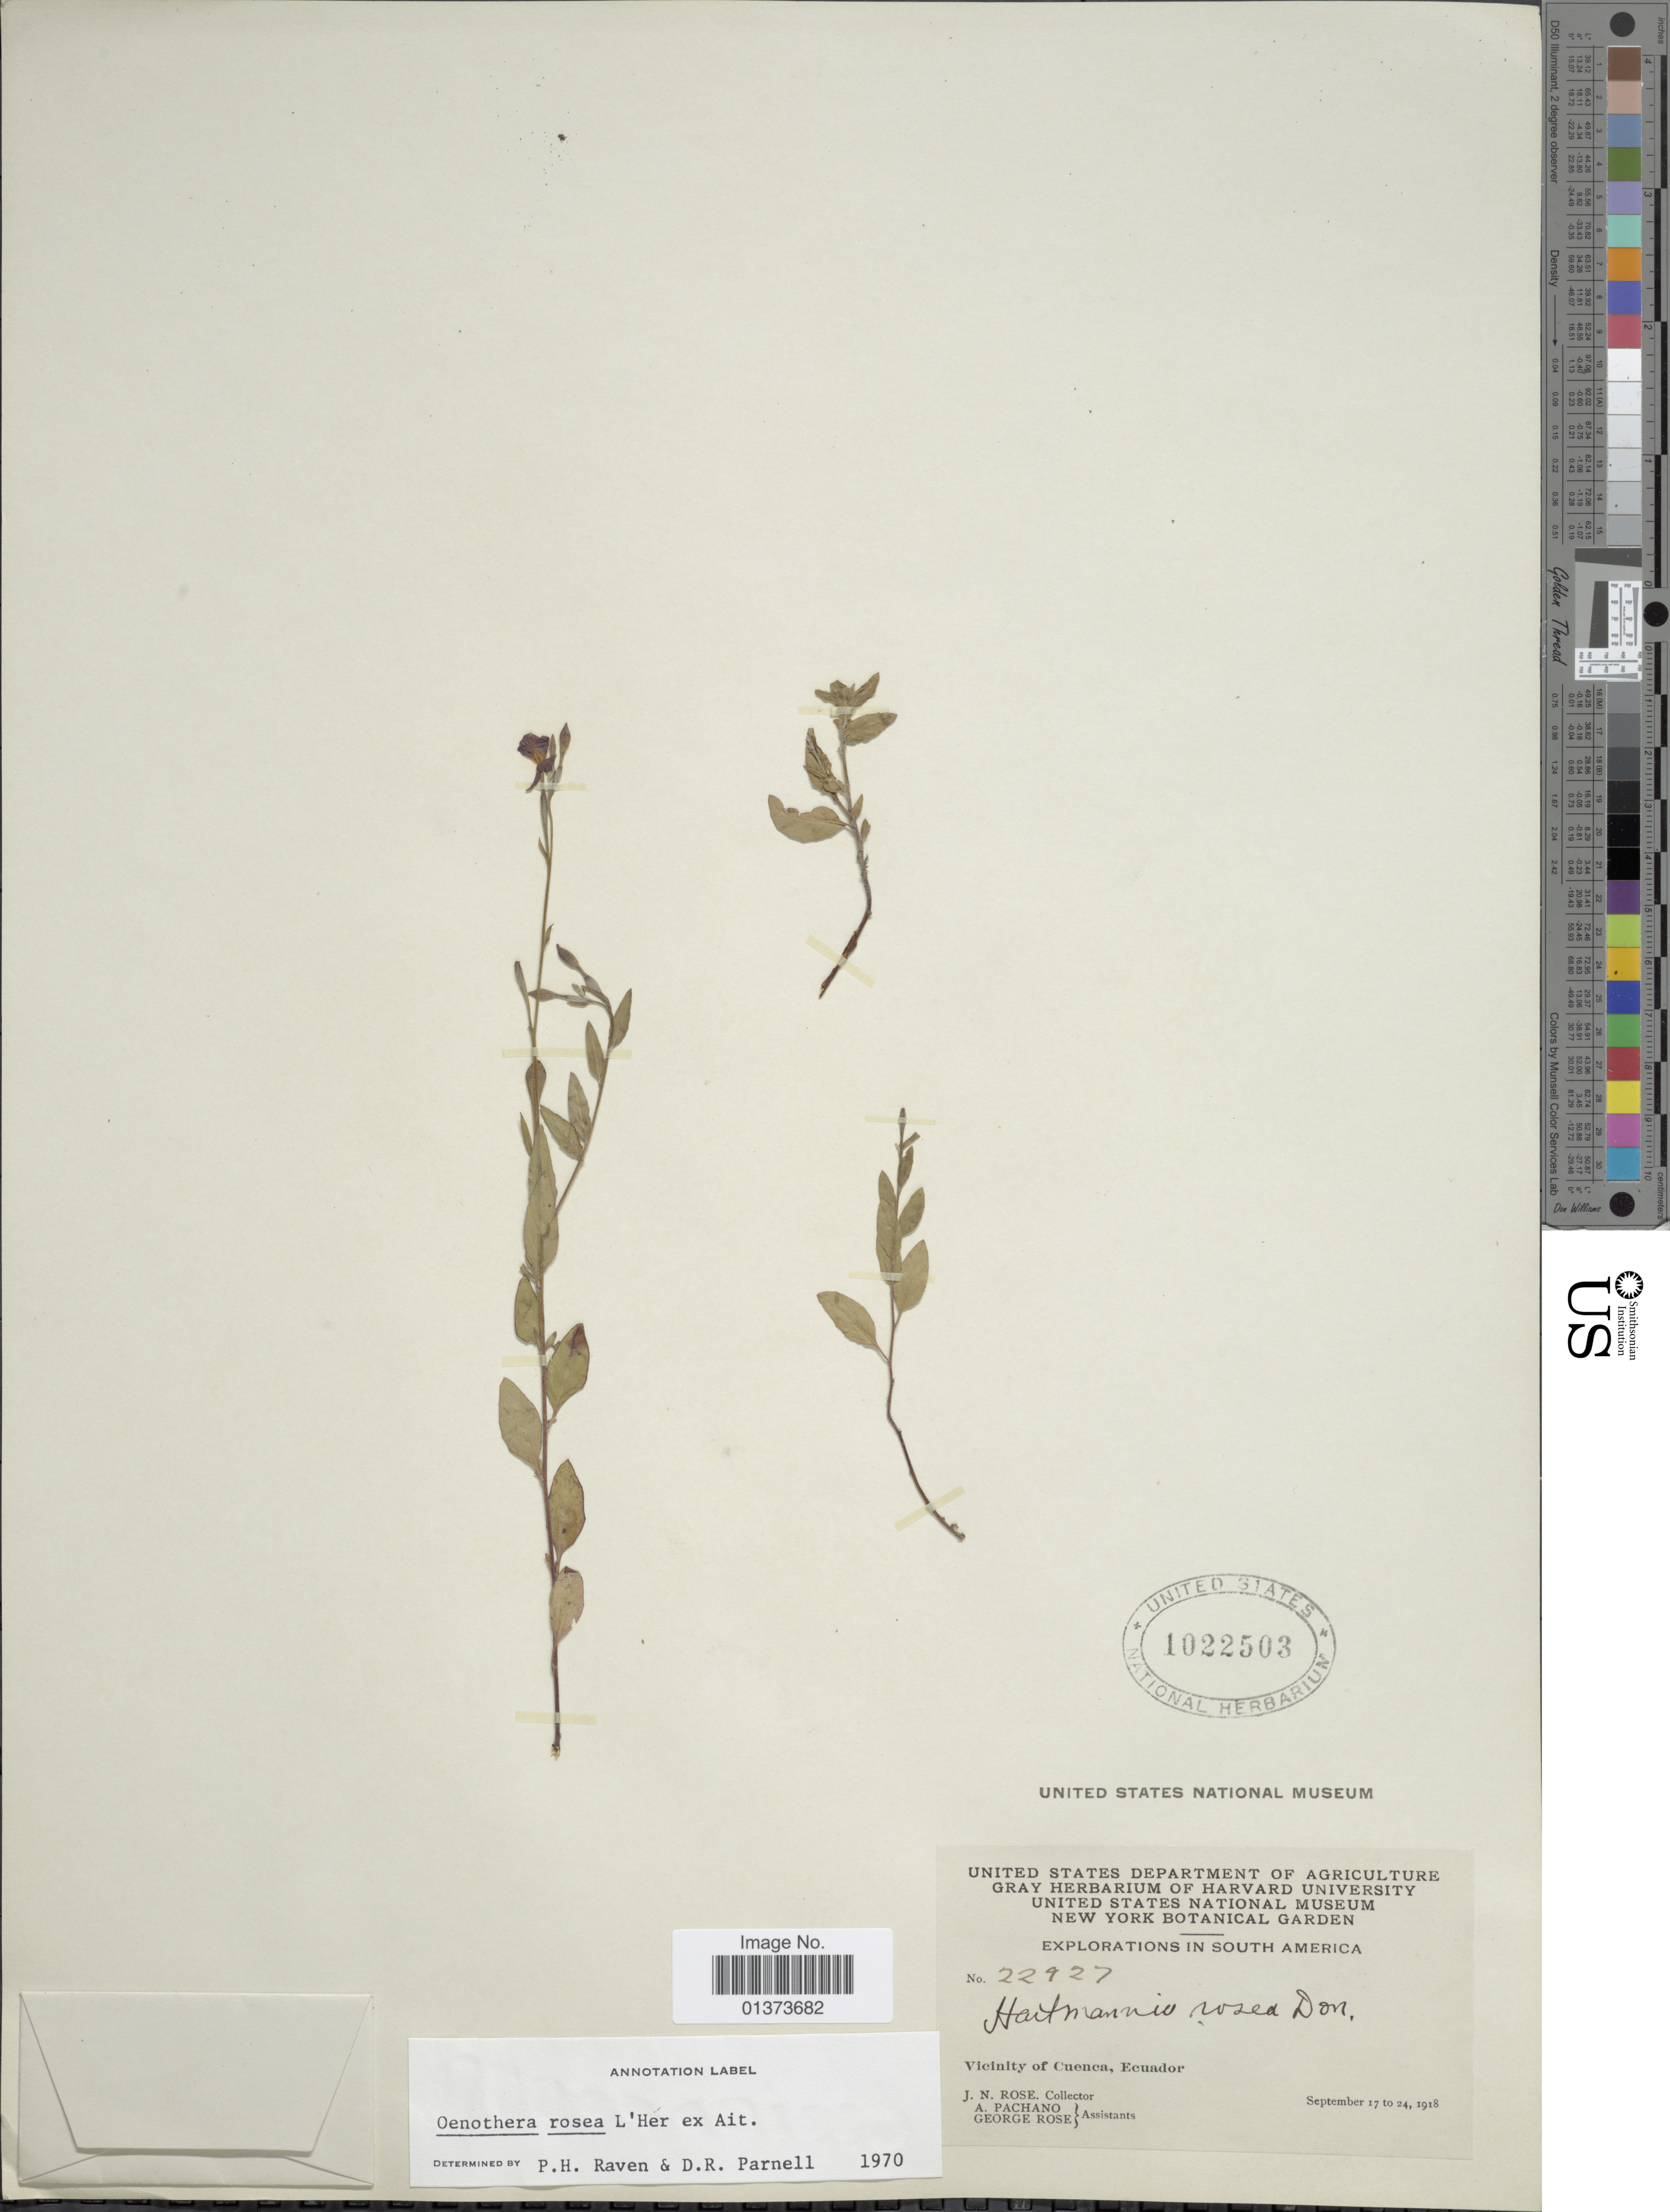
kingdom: Plantae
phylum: Tracheophyta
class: Magnoliopsida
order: Myrtales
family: Onagraceae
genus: Oenothera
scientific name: Oenothera rosea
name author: L'Hér. ex Aiton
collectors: J. N. Rose, A. Pachano & G. Rose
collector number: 22927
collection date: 1918-09-17/1918-09-24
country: Ecuador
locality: Vicinity of Cuenca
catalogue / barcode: US 1022503